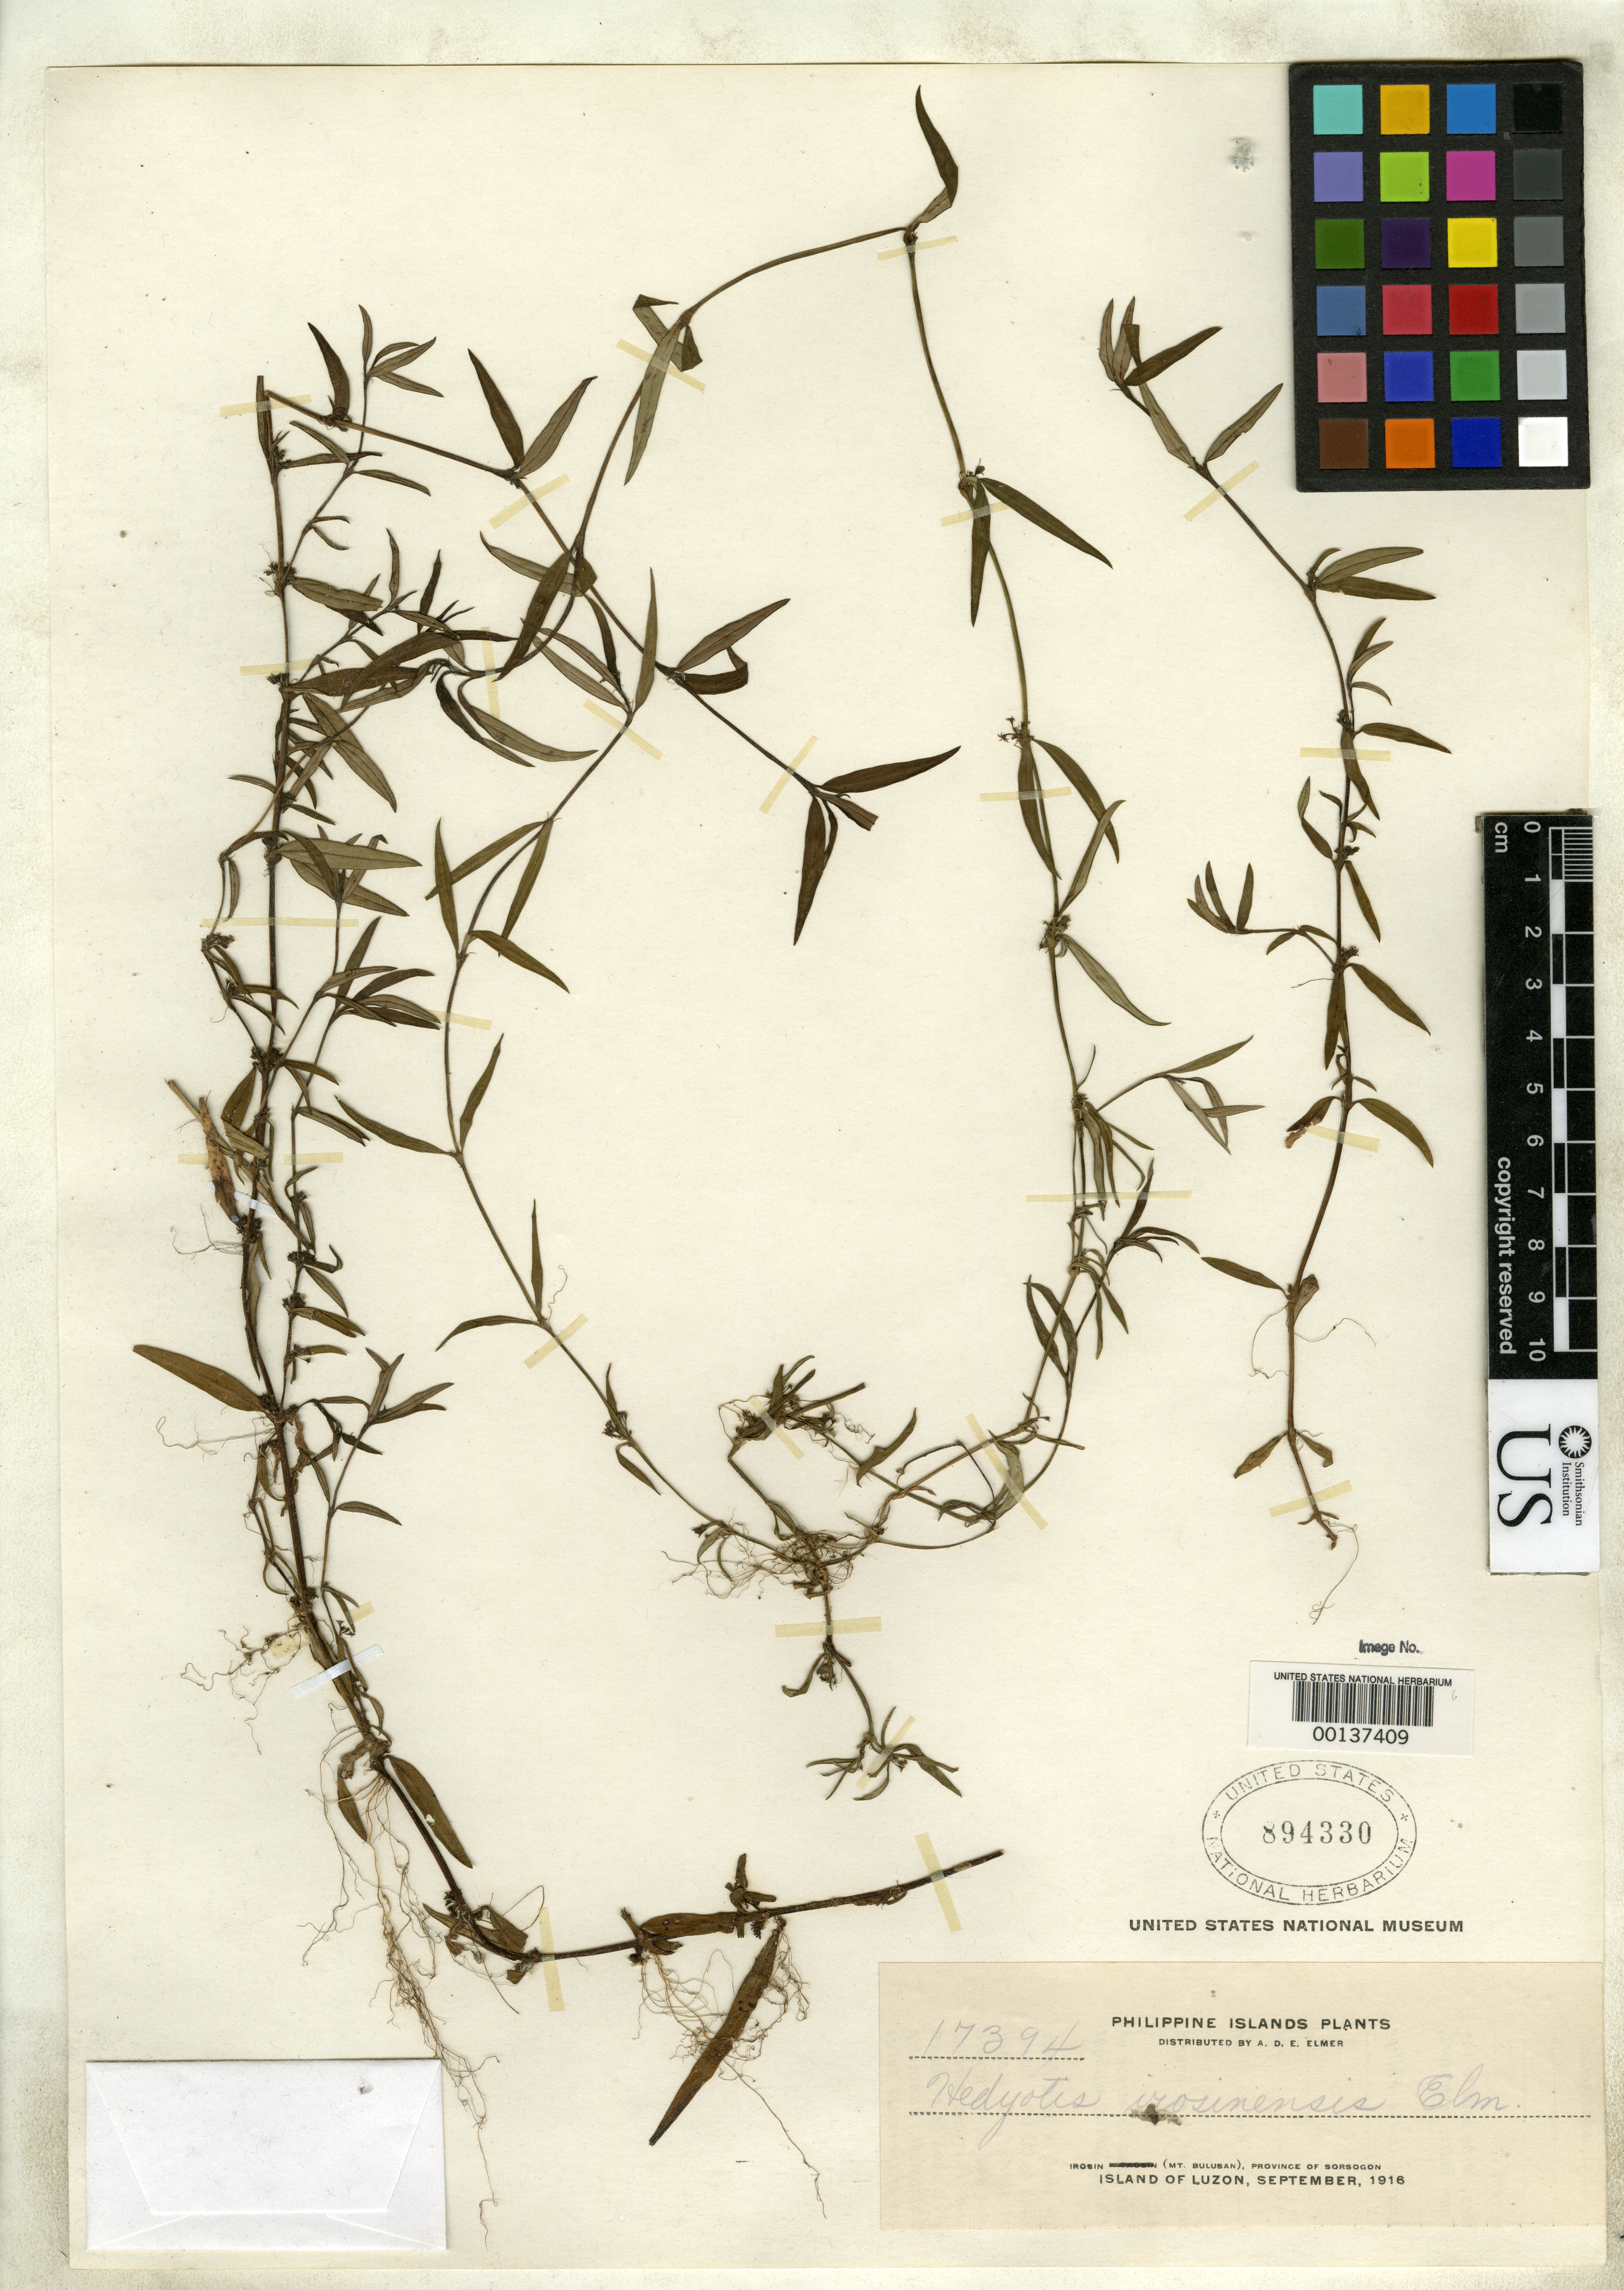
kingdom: Plantae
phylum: Tracheophyta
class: Magnoliopsida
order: Gentianales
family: Rubiaceae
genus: Hedyotis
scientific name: Hedyotis irosinensis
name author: Elmer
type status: Type Fragment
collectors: A. D. E. Elmer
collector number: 17394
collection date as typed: Sep 1916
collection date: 1916-09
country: Philippines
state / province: Bicol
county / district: Sorsogon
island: Luzon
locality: Irosin, Mt. Bulusan.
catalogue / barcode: US 894330